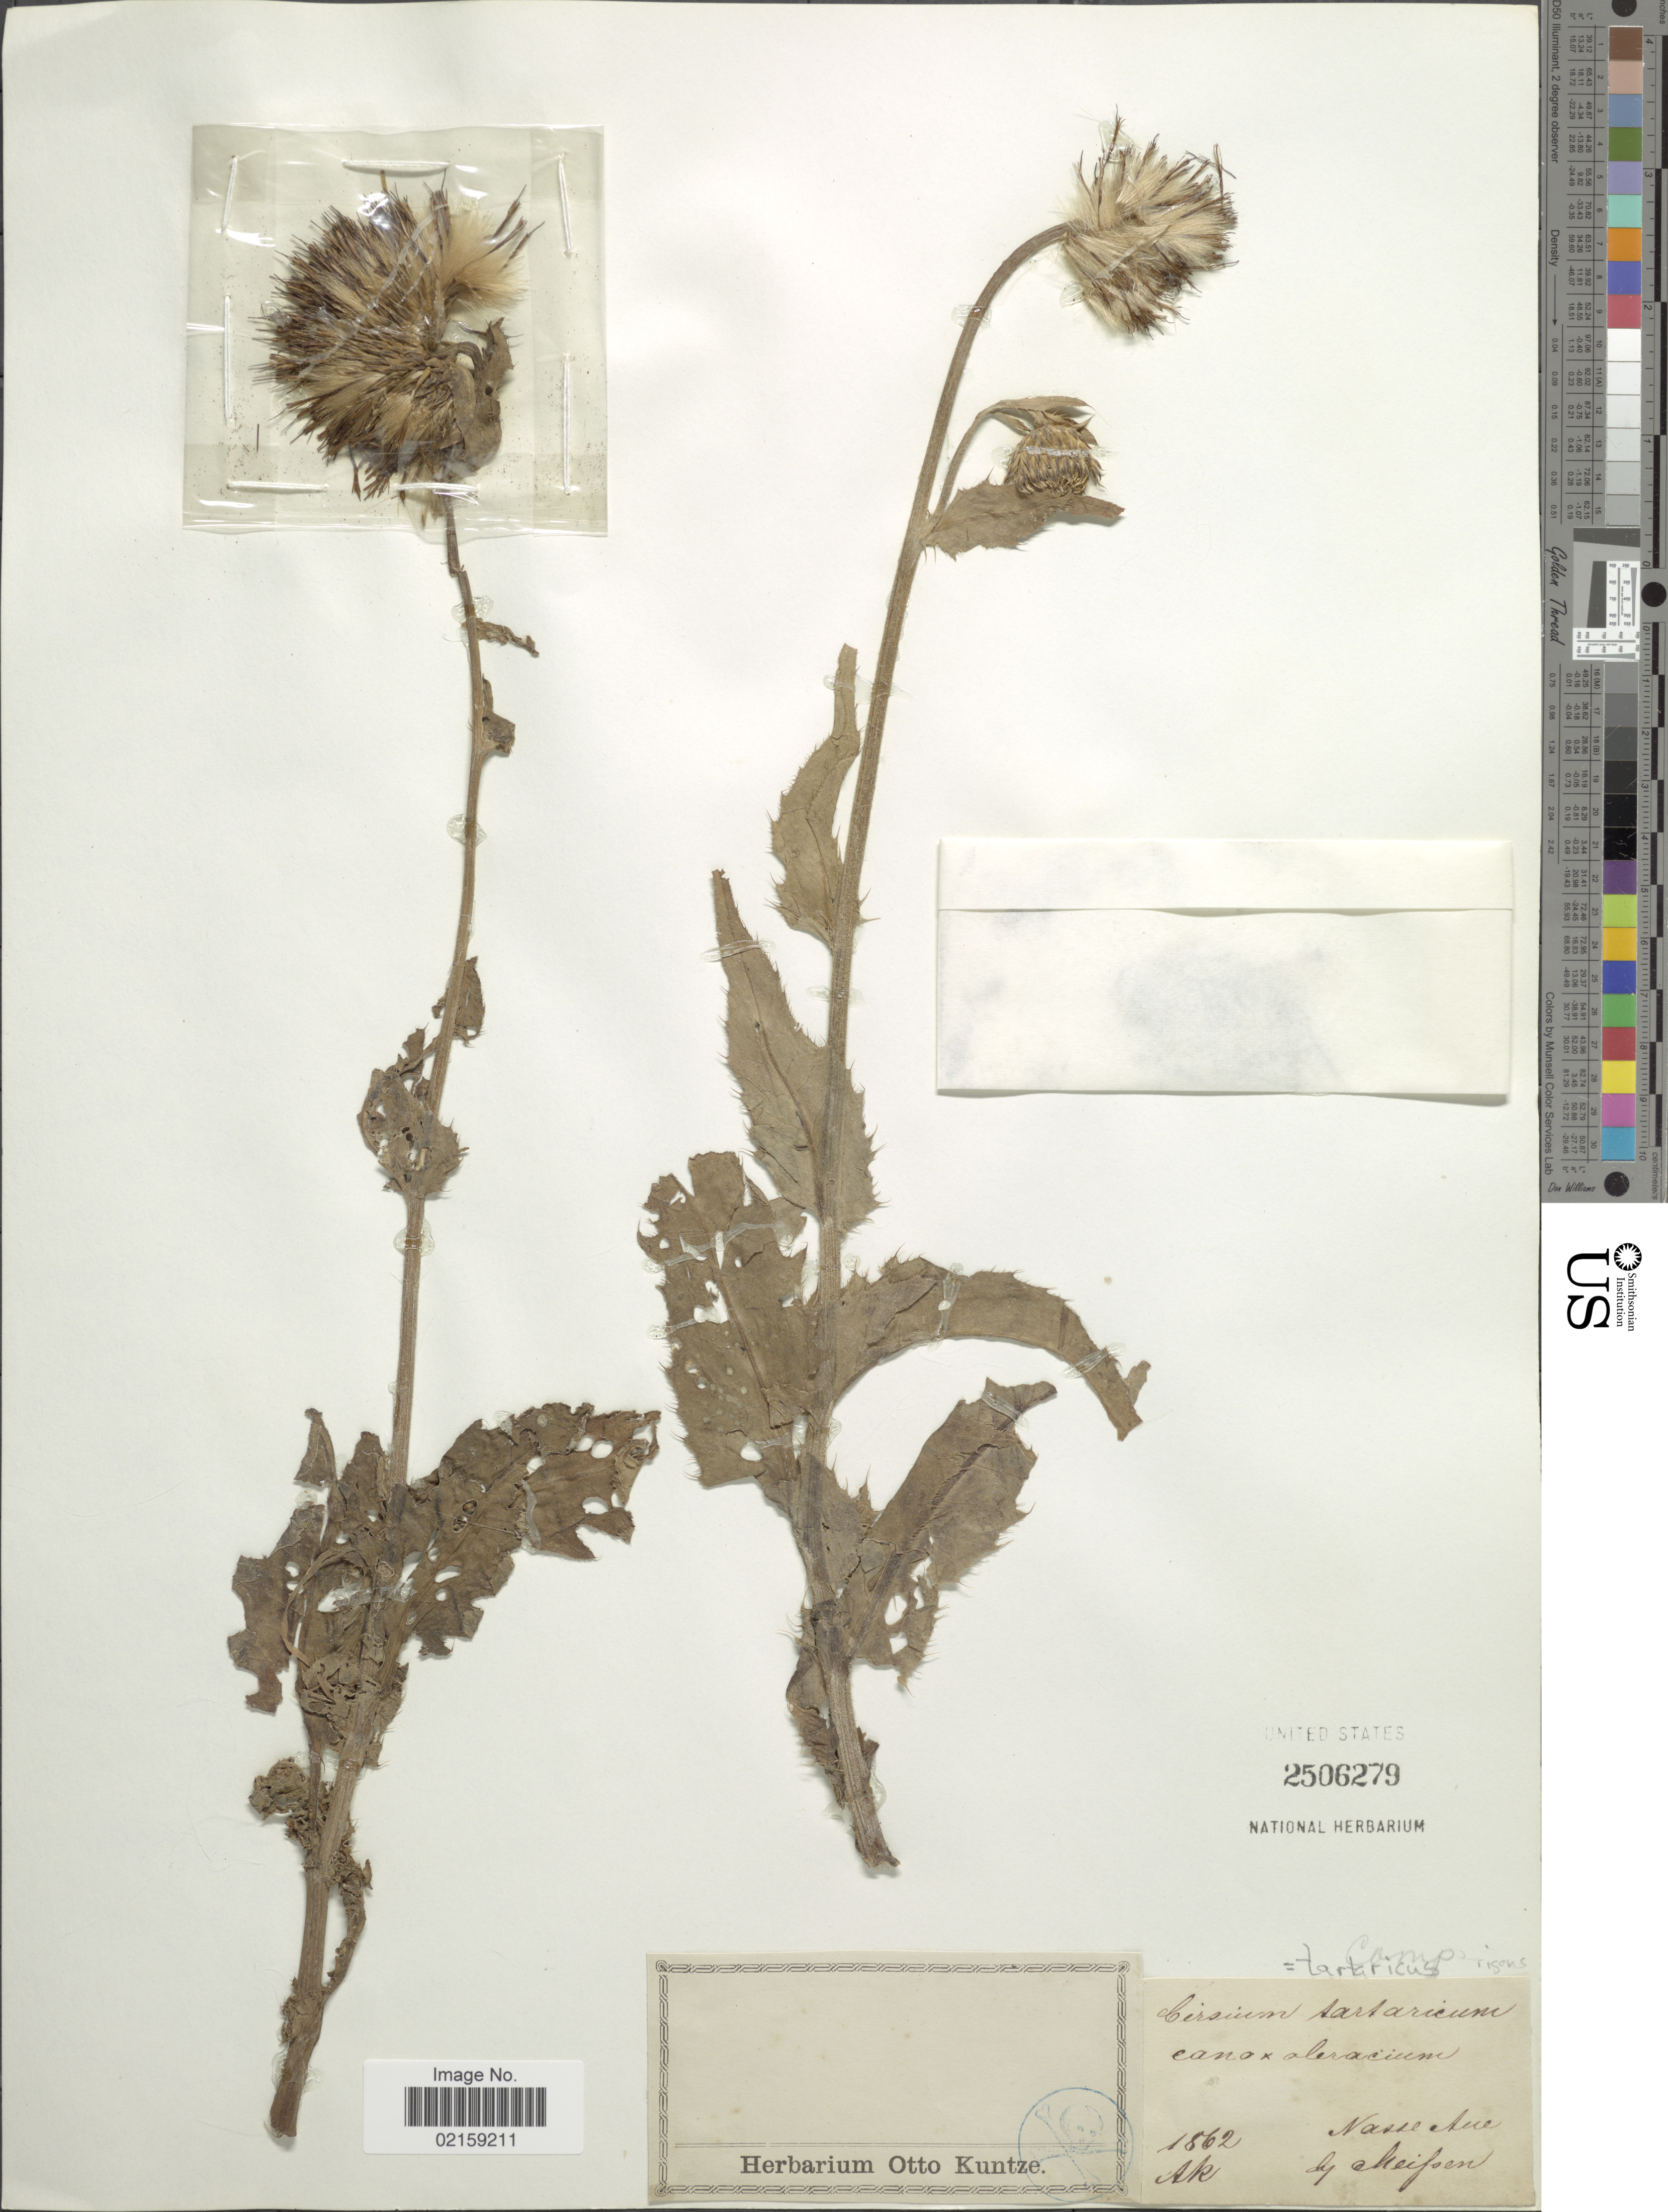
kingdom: Plantae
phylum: Tracheophyta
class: Magnoliopsida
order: Asterales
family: Asteraceae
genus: Cirsium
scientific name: Cirsium rivulare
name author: (Jacq.) All.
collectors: Cheifsen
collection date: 1862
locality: Nasse Aue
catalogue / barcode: US 2506279